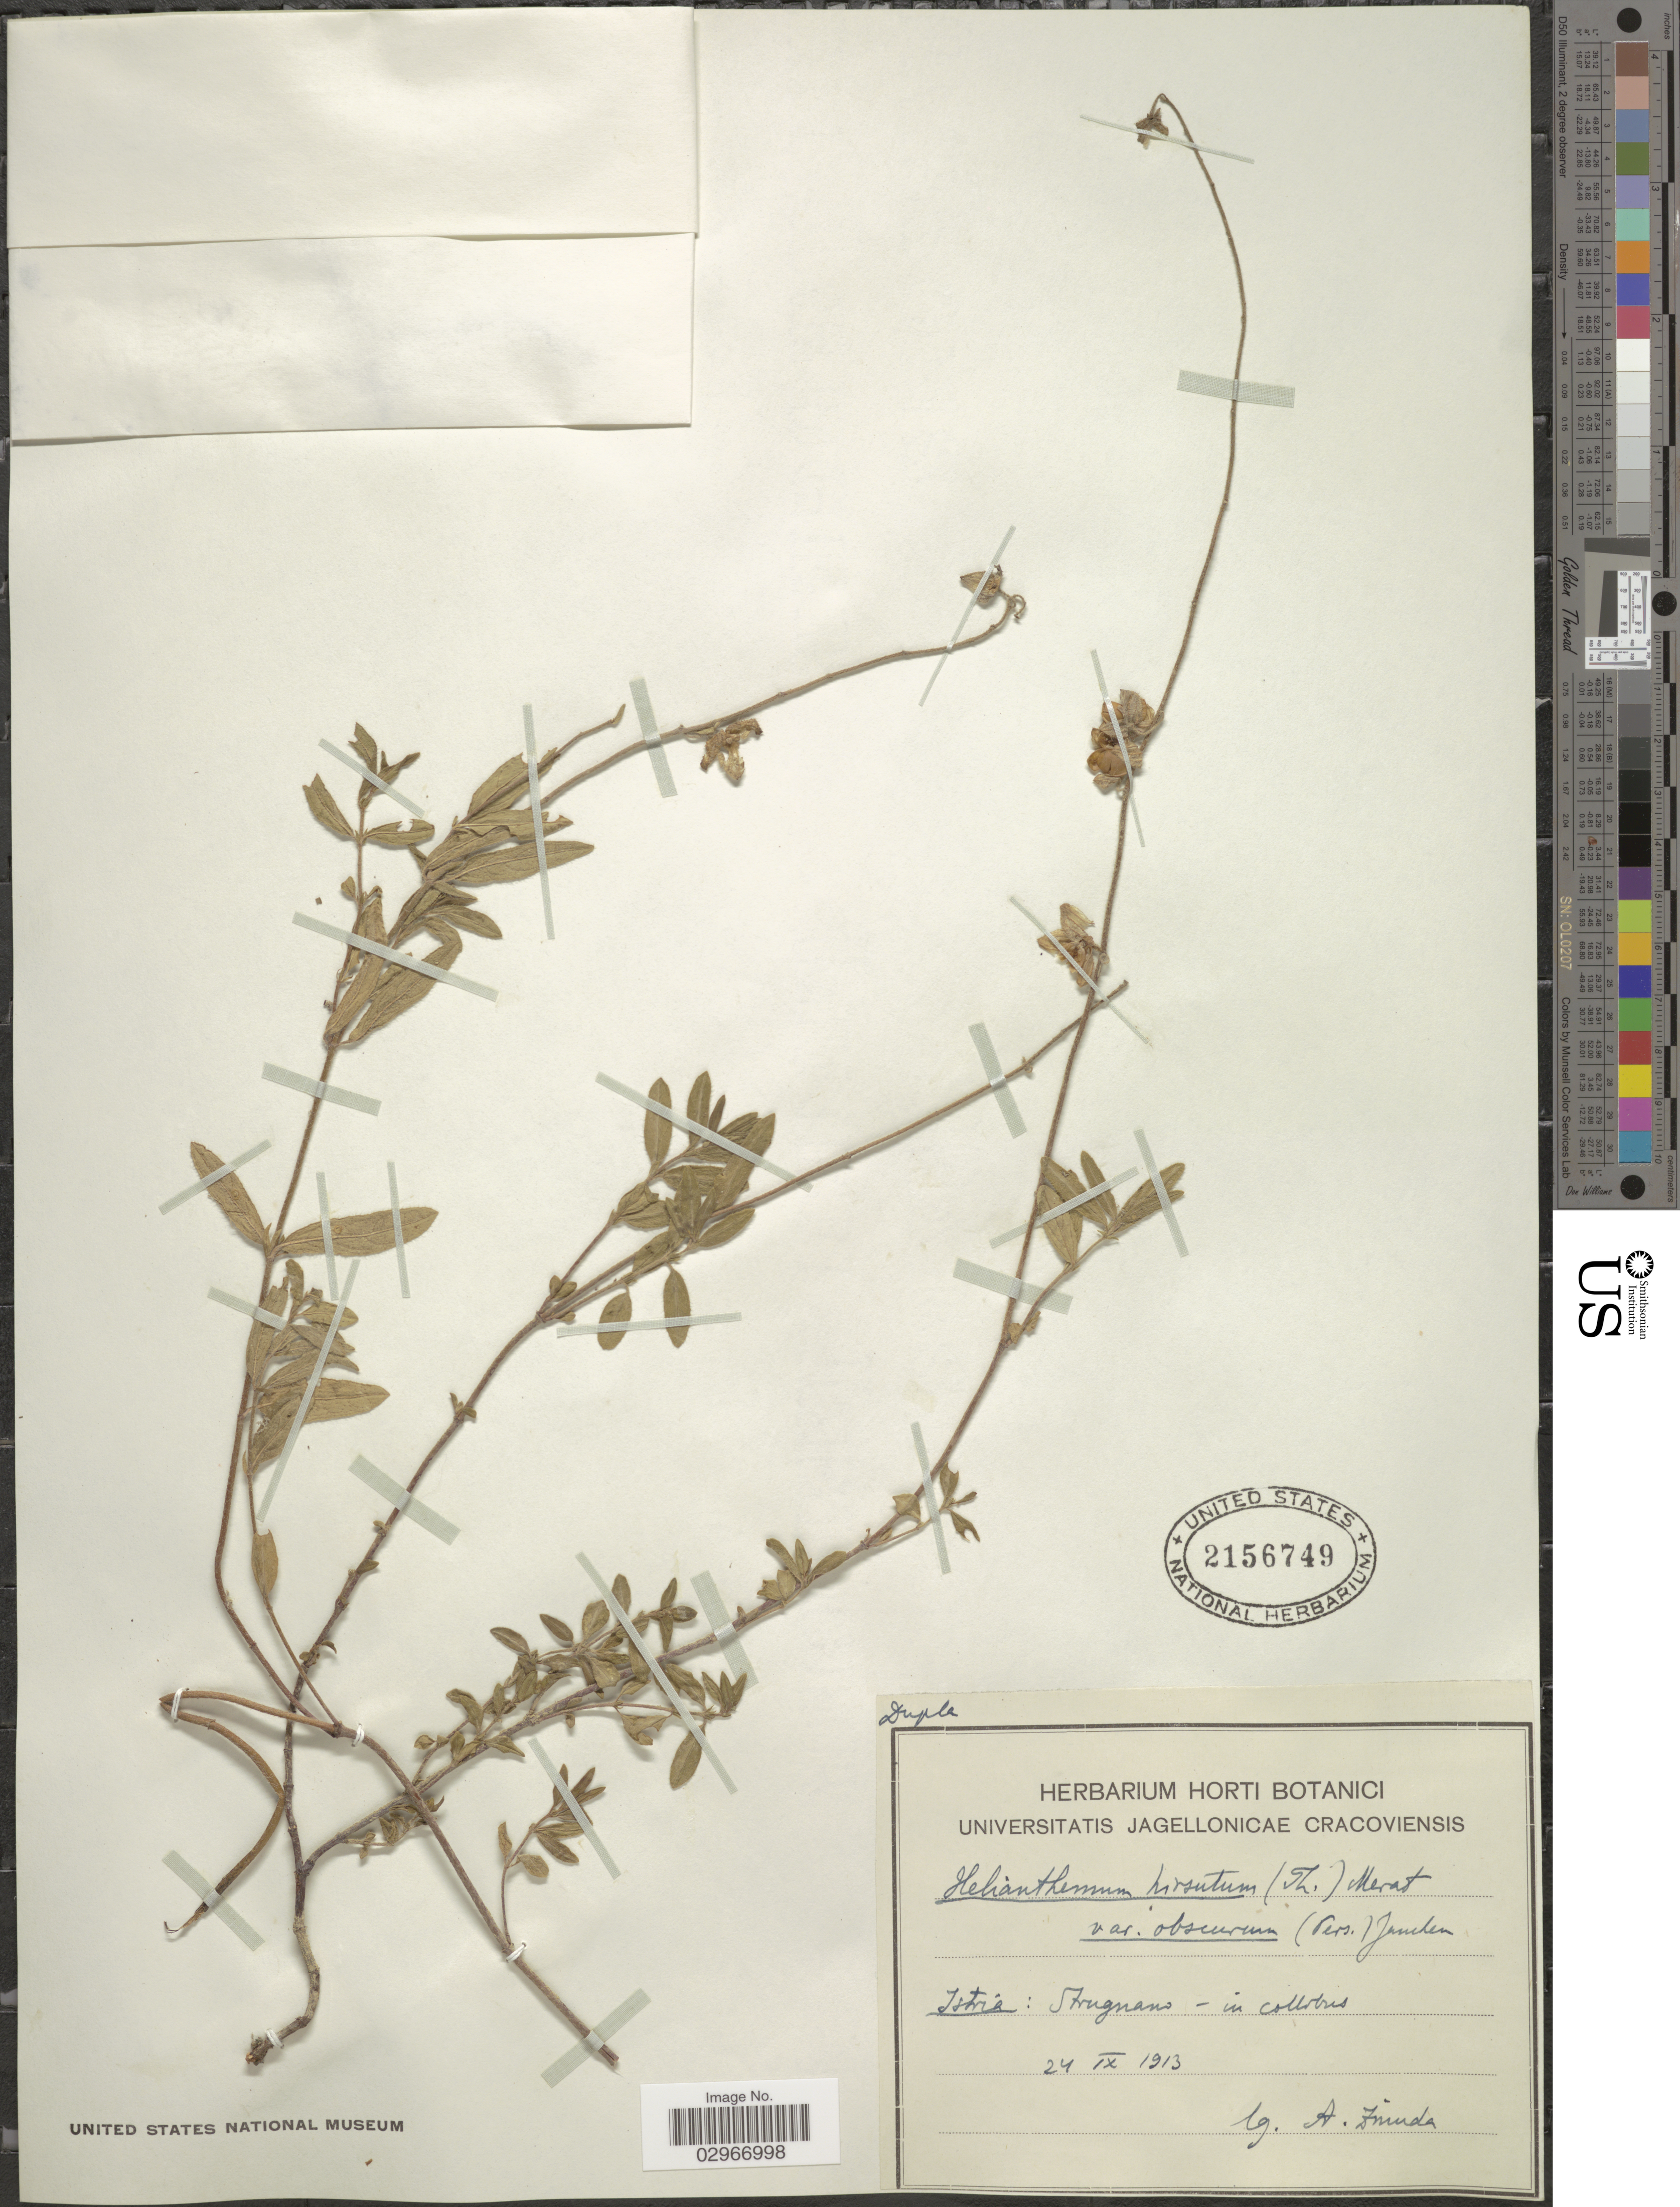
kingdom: Plantae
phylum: Tracheophyta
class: Magnoliopsida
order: Malvales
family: Cistaceae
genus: Helianthemum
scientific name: Helianthemum hirsutum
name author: Merat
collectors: A. Imuda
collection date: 1913-09-24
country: Slovenia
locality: Strugnano - in collibus.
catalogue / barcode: US 2156749